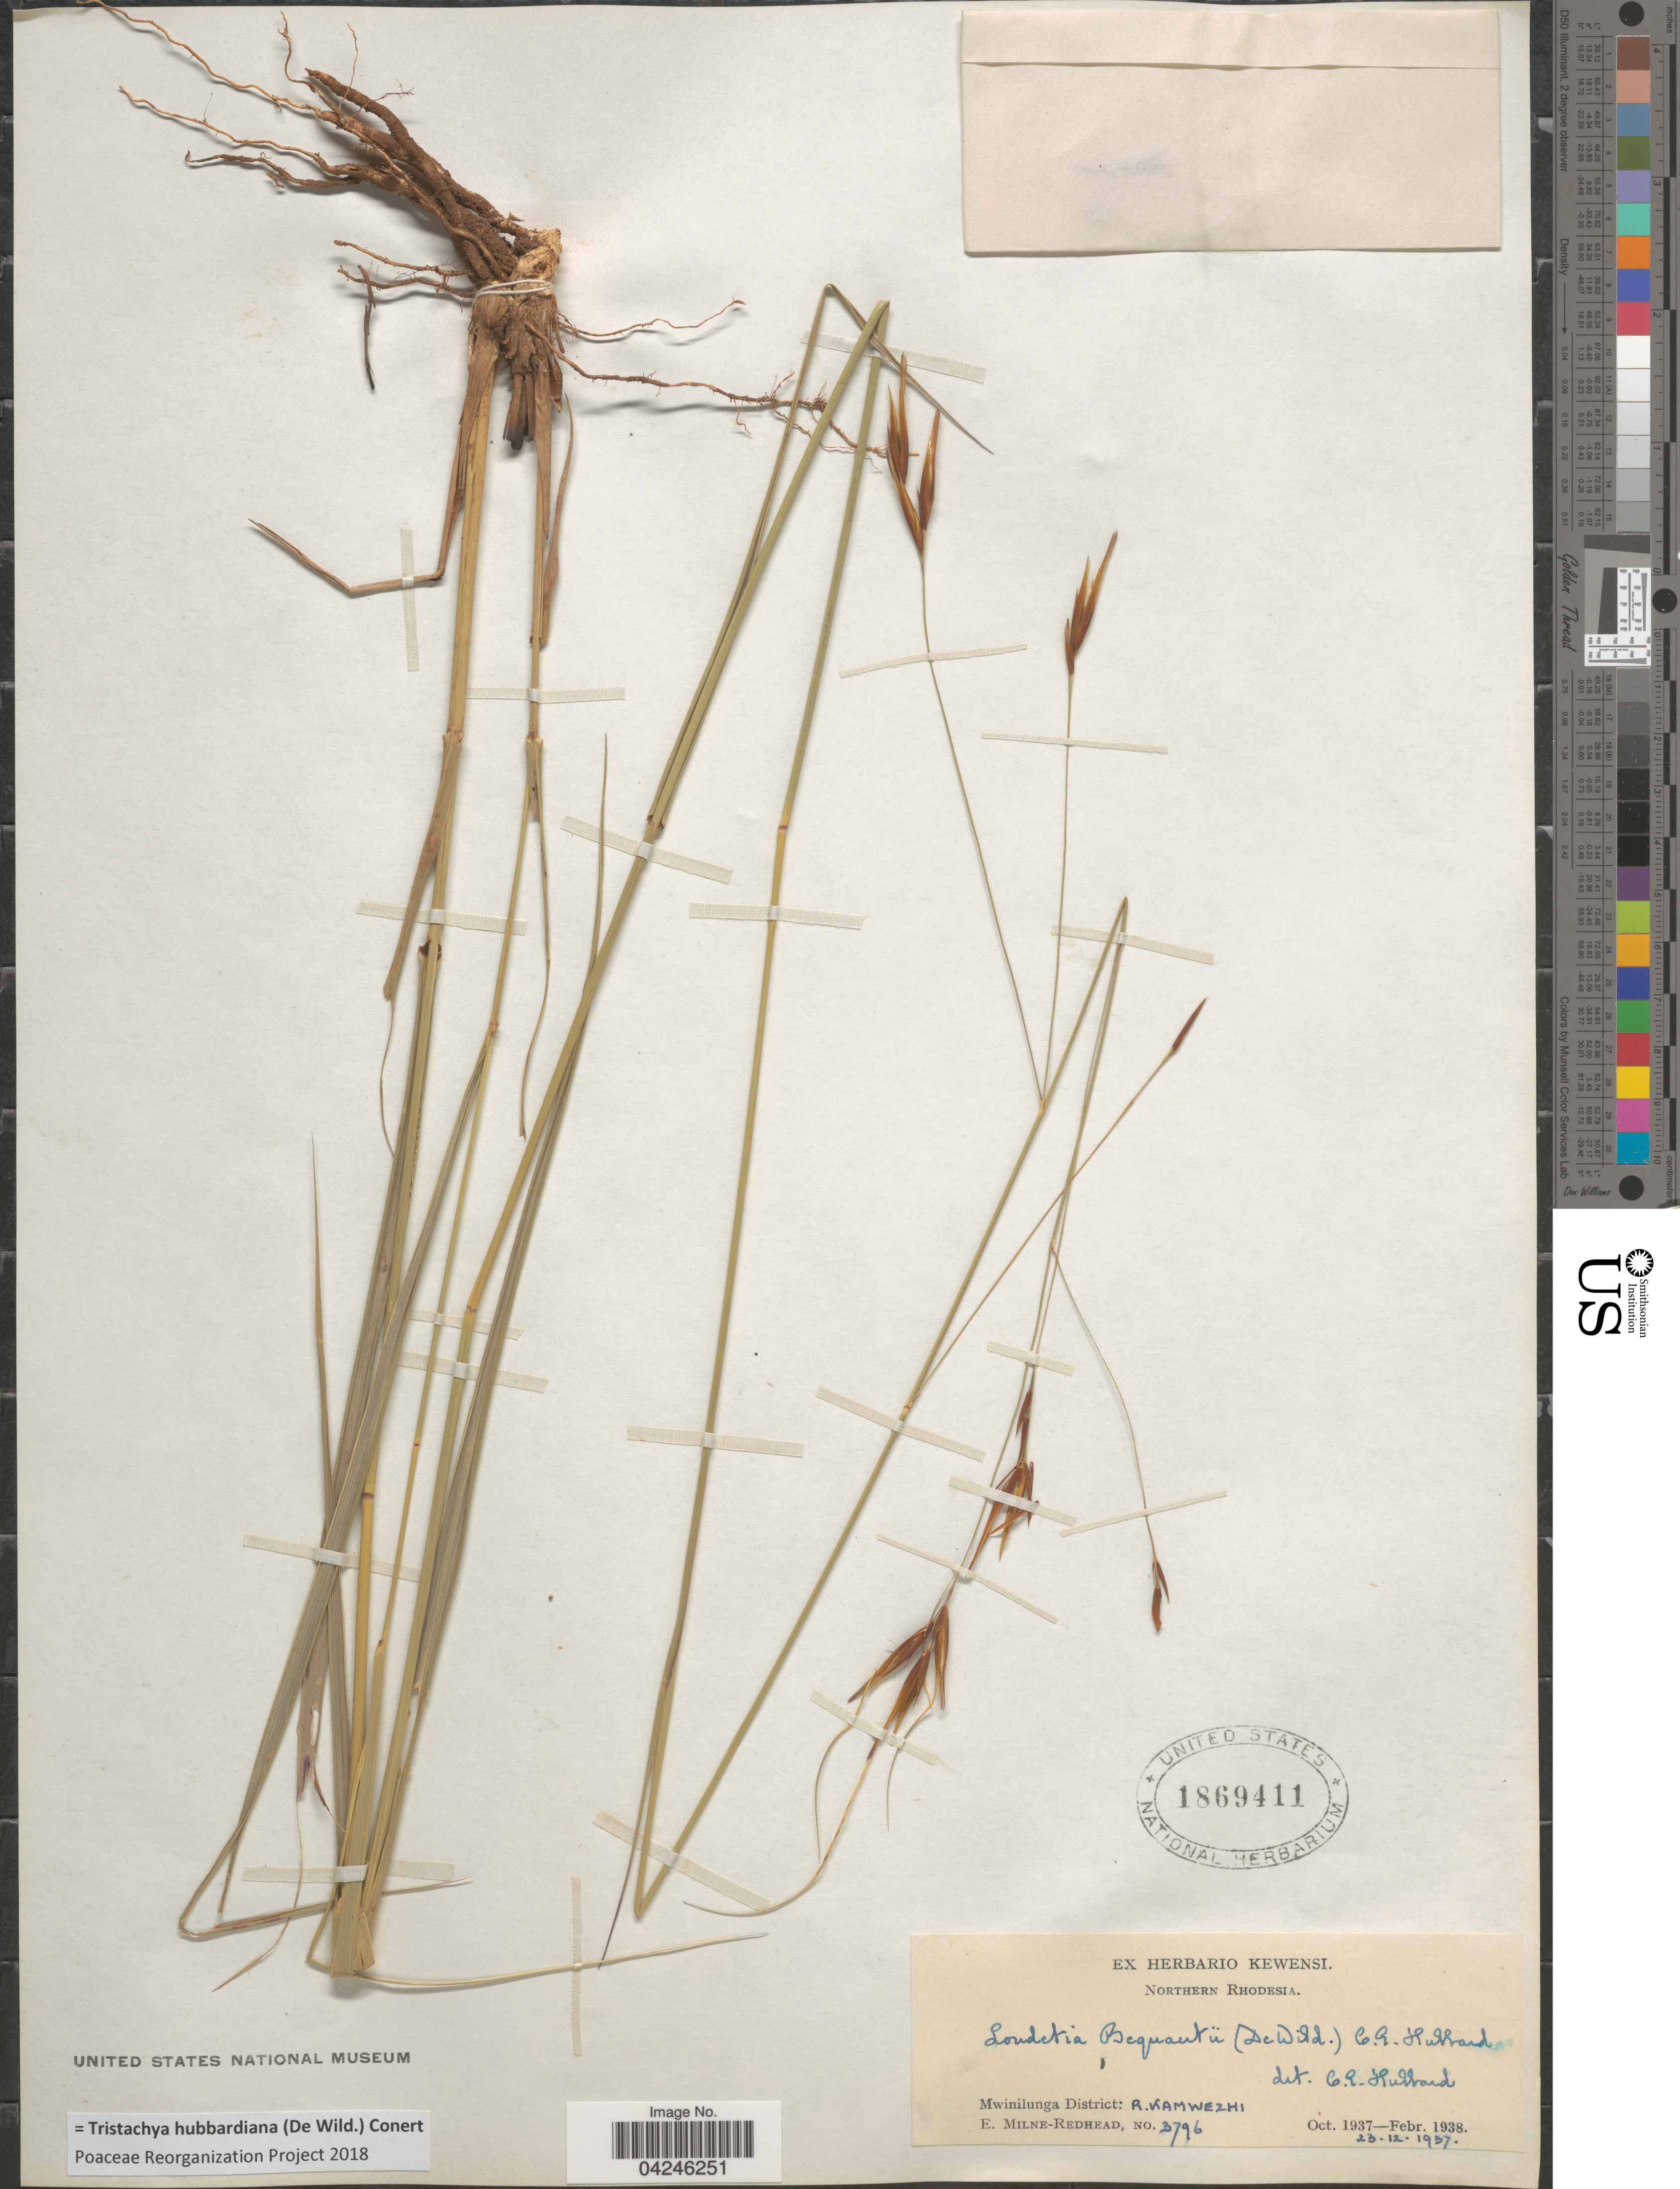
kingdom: Plantae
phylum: Tracheophyta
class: Liliopsida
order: Poales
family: Poaceae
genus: Tristachya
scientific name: Tristachya hubbardiana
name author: (De Wild.) Conert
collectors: E. W. Milne-Redhead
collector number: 3796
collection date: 1937-12-23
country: Zambia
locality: Northern Rhodesia. Mwinilunga District: R.Kamwezhi.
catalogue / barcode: US 1869411